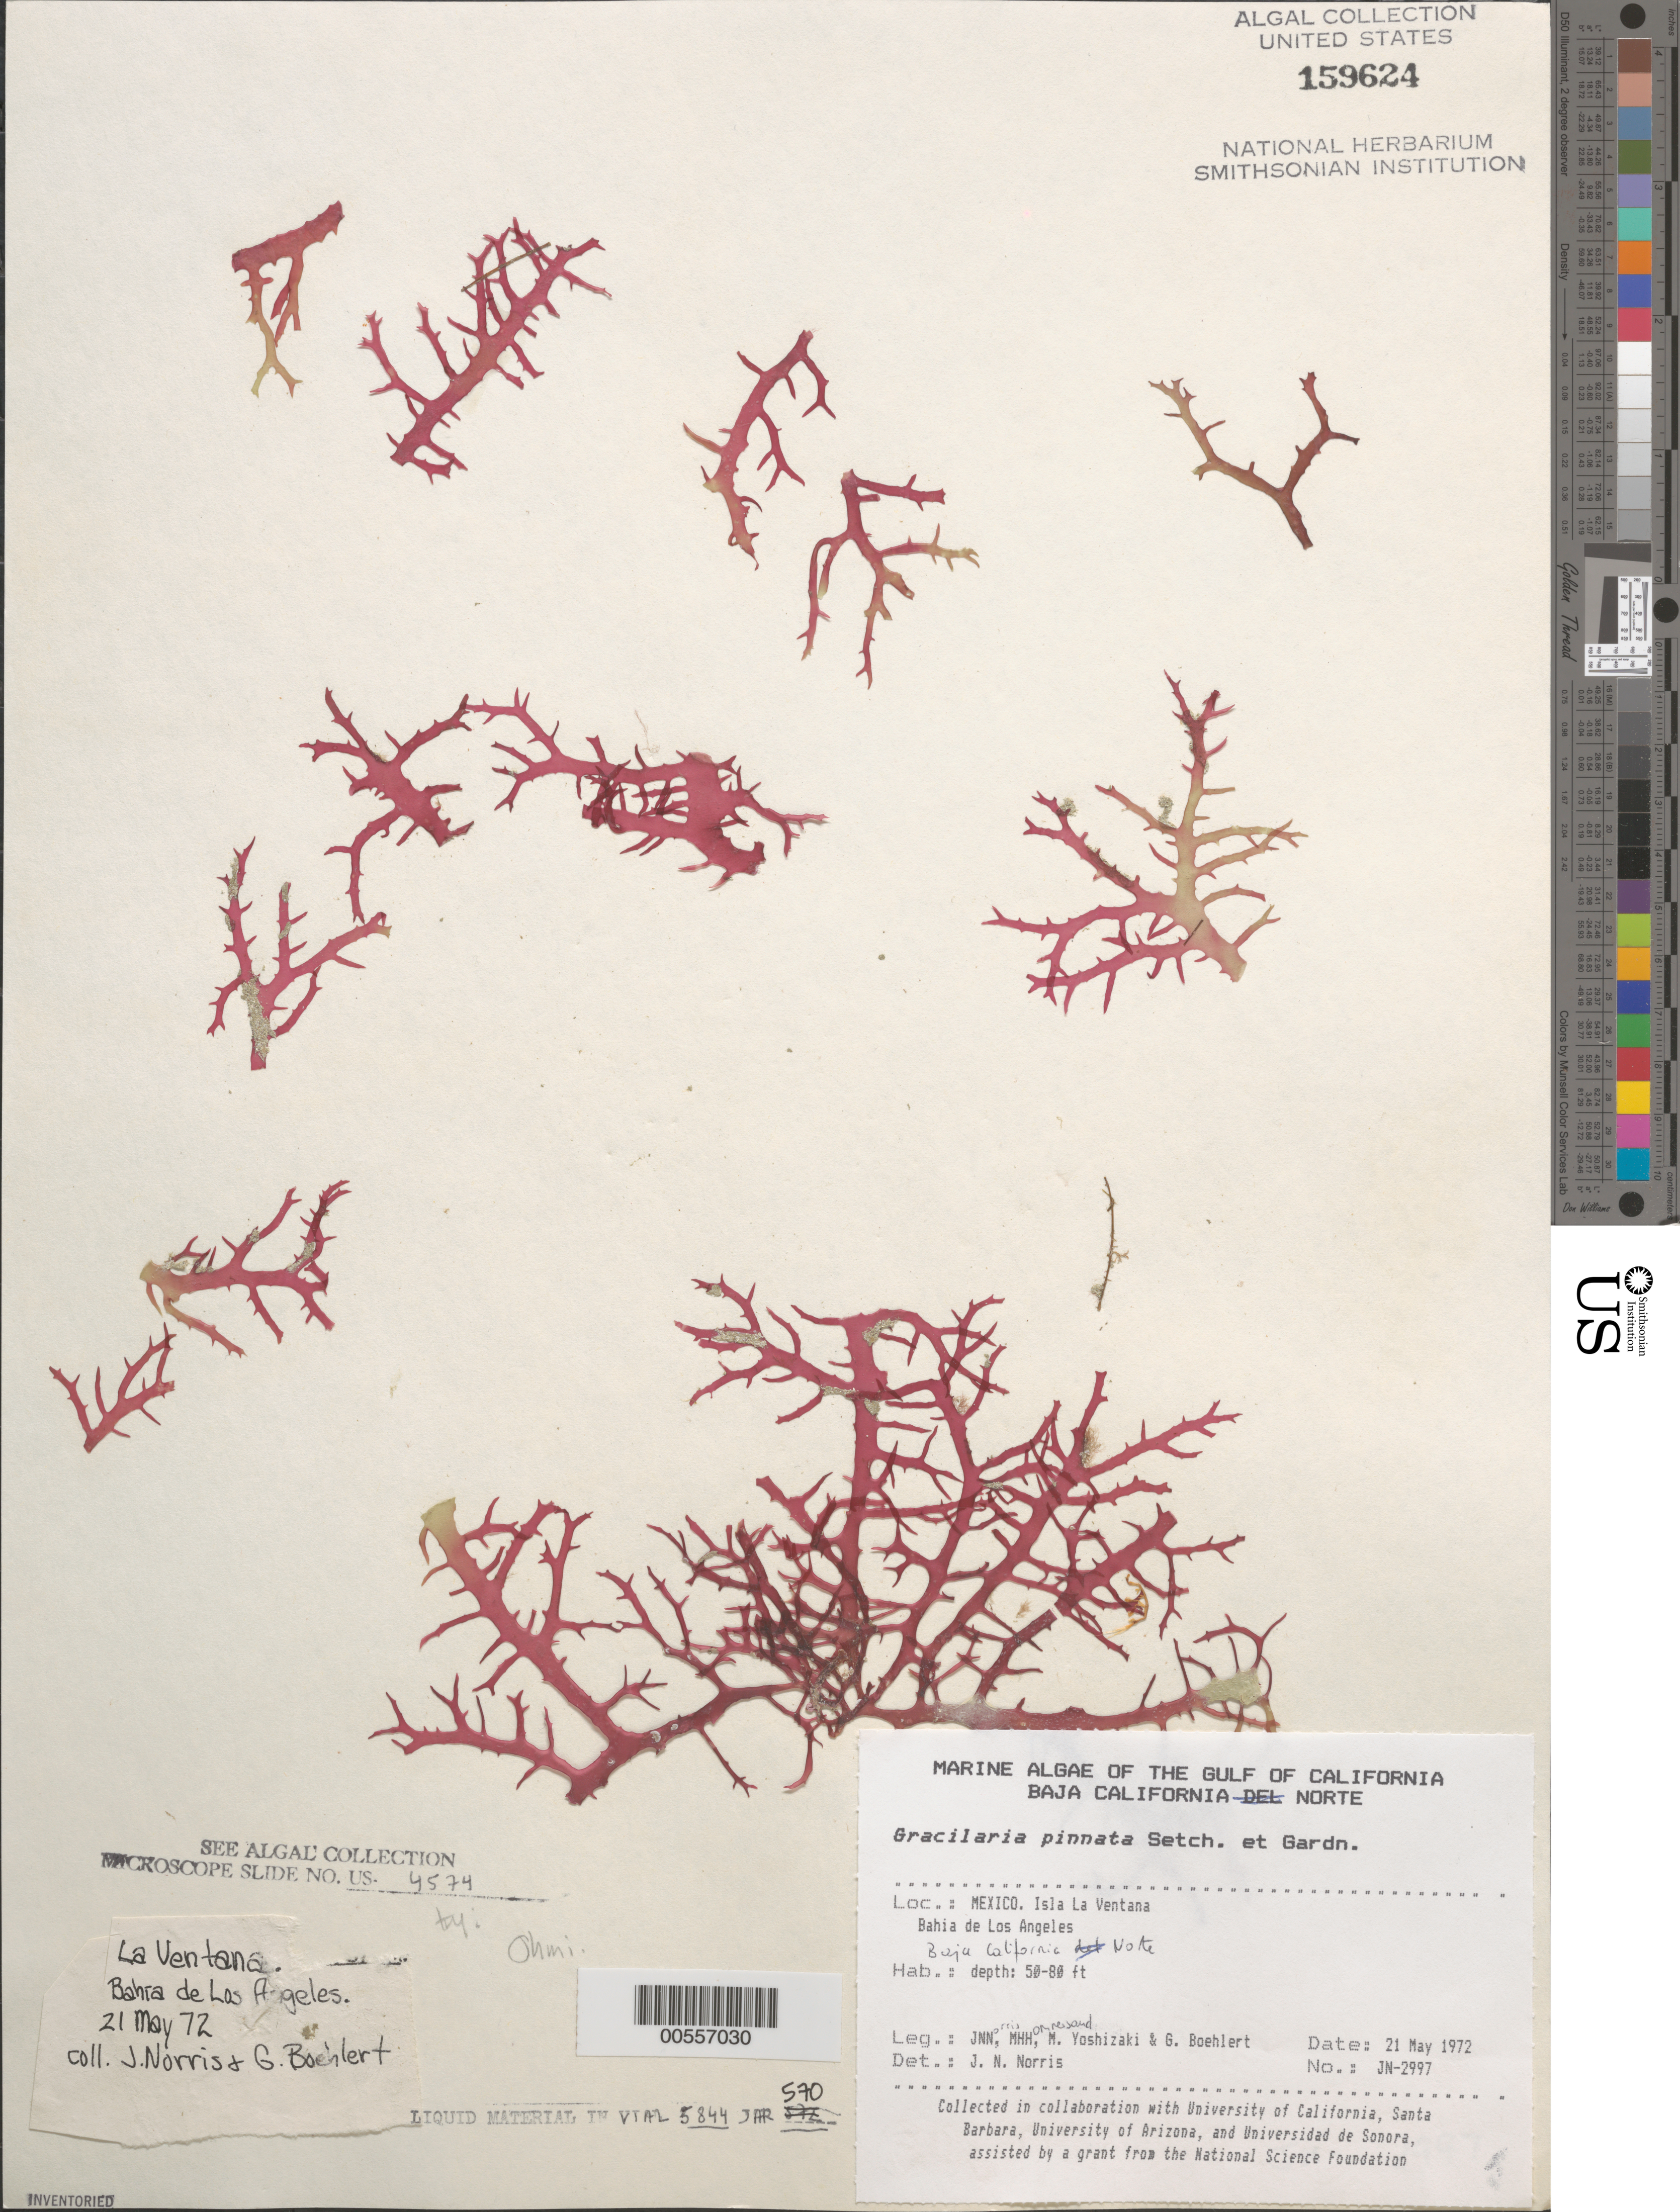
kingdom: Plantae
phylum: Rhodophyta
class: Florideophyceae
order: Gracilariales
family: Gracilariaceae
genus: Gracilaria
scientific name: Gracilaria pinnata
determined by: Norris, James N.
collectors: J. N. Norris, M. H. Hommersand, M. Yoshizaki & G. Boehlert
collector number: JN-2997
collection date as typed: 21 May 1972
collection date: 1972-05-21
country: Mexico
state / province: Baja California Norte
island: Isla la Ventana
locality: Bahia de los Angeles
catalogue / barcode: US 159624